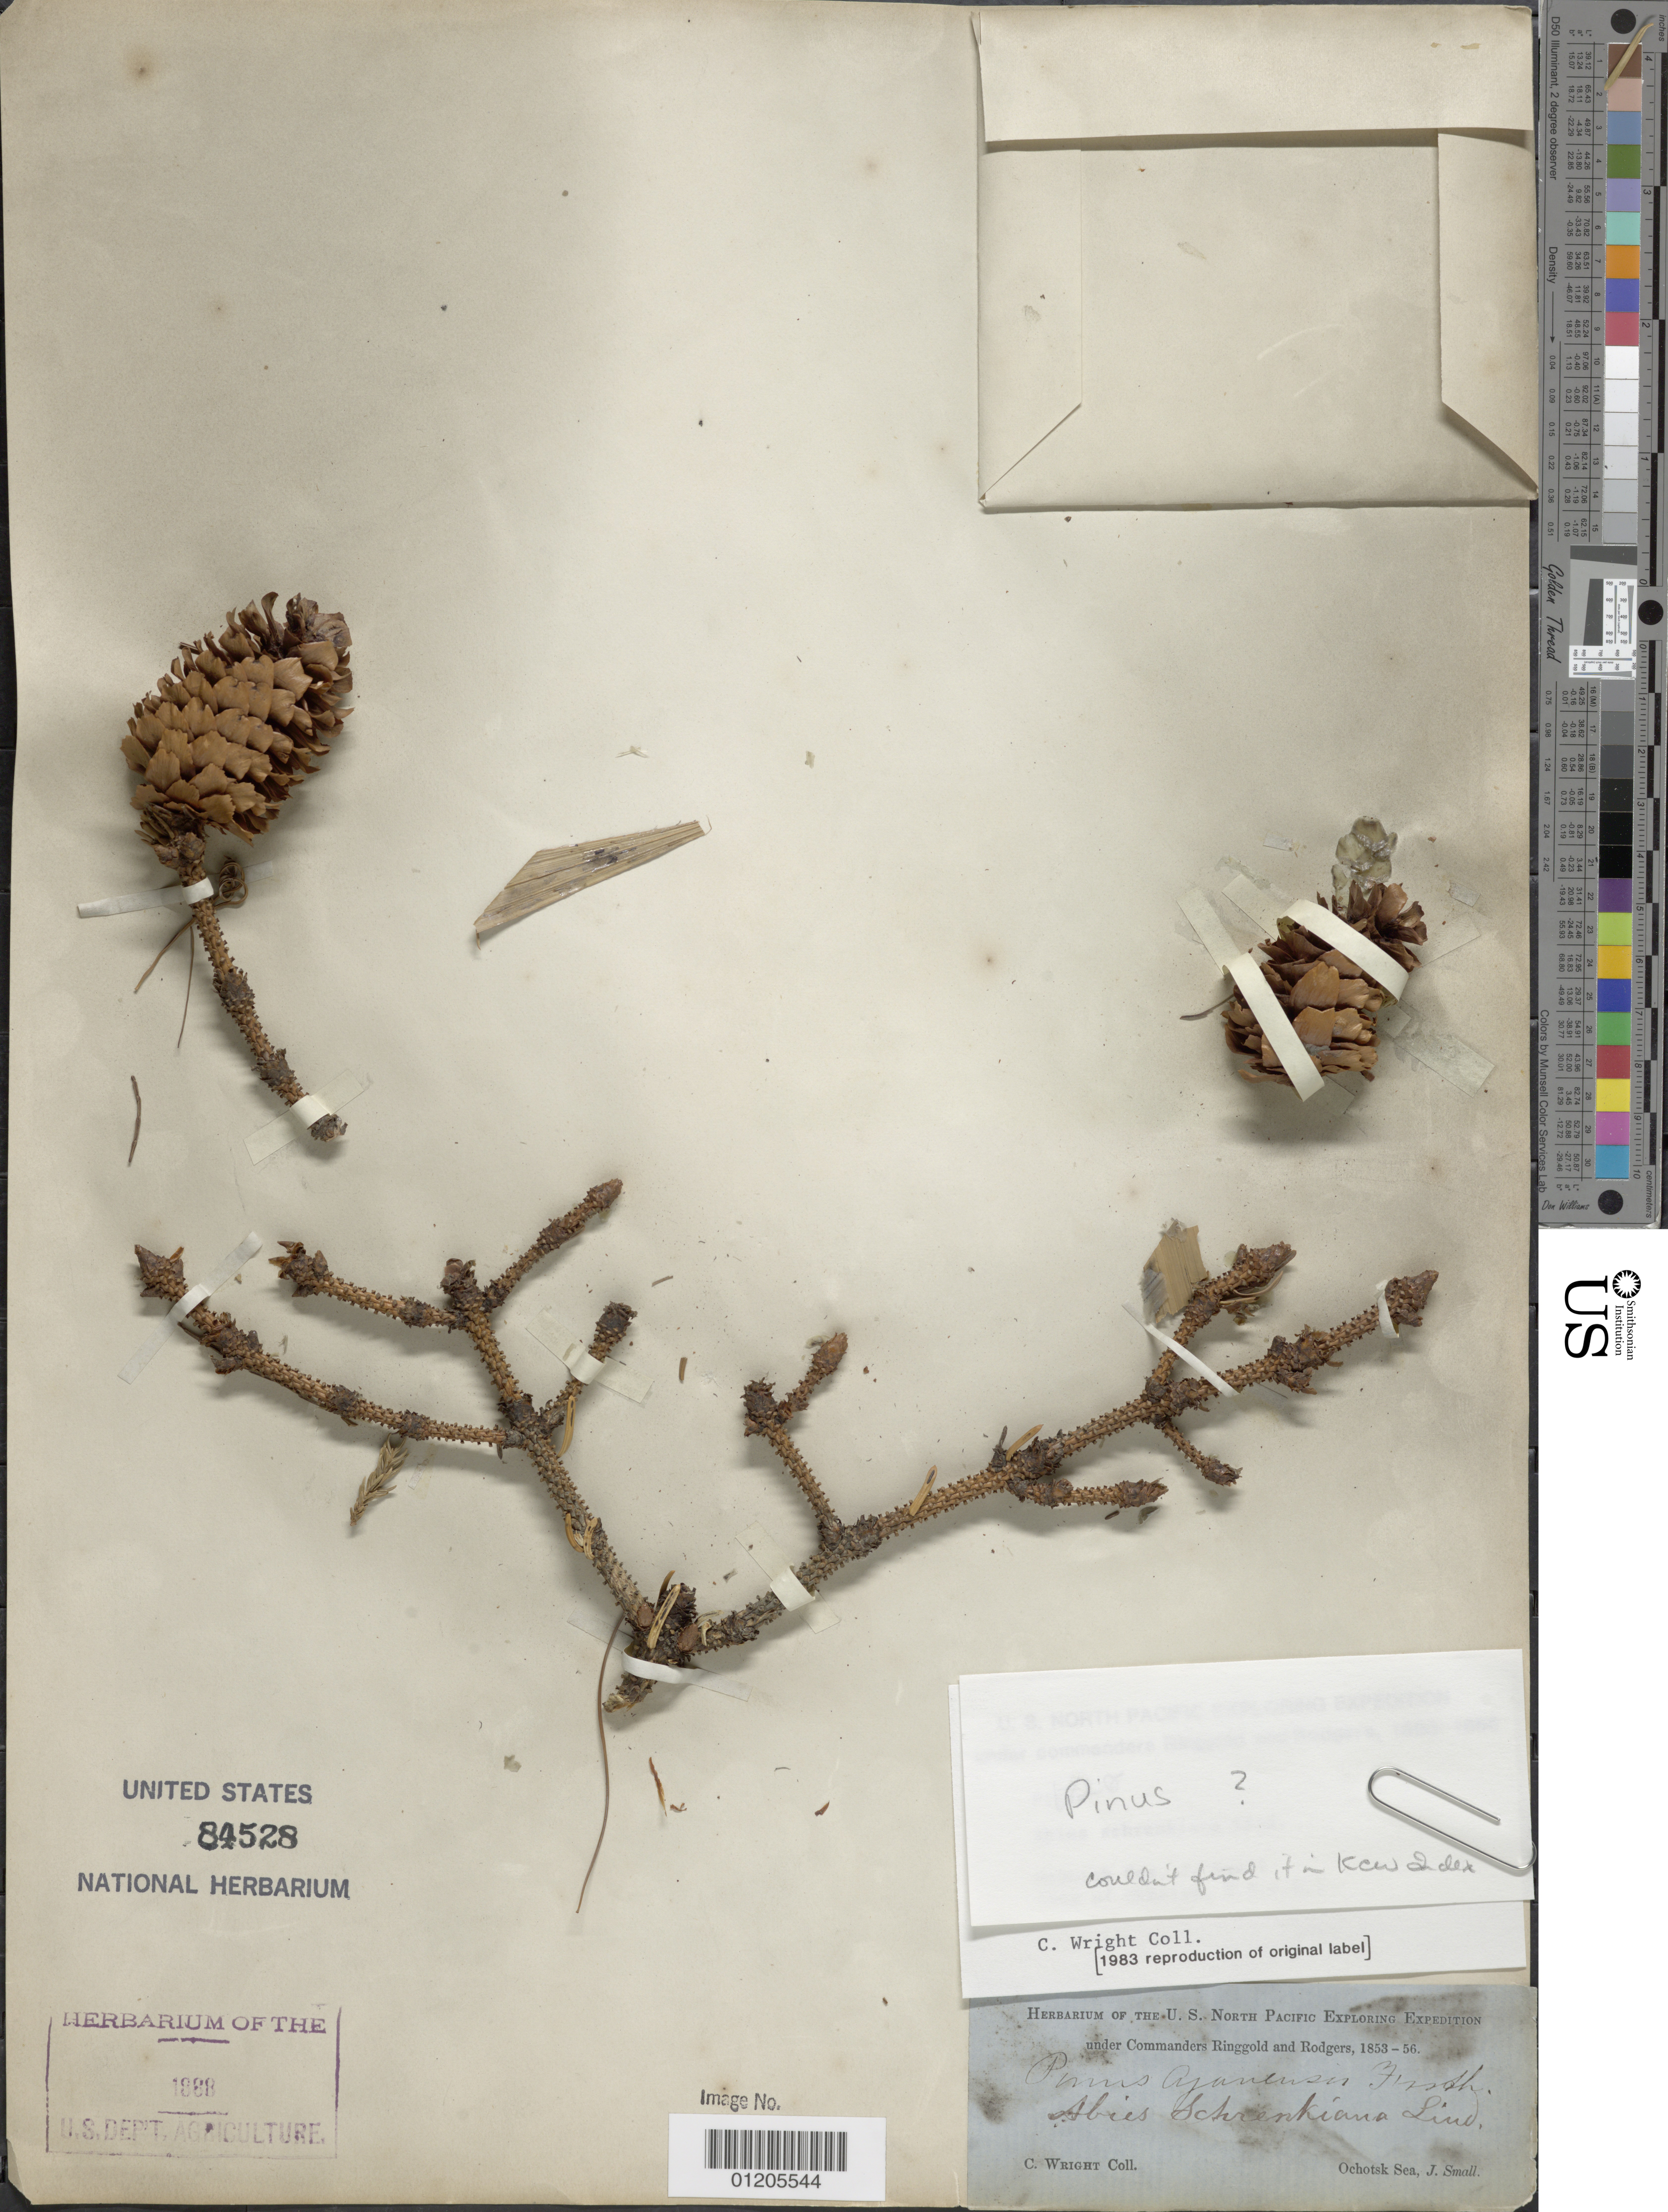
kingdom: Plantae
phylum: Tracheophyta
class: Pinopsida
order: Pinales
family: Pinaceae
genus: Abies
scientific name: Abies schrenkiana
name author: Lindl. & Gordon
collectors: C. Wright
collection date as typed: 1853 to -- --- 1856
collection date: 1853/1856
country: Russian Federation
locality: Ochotsk Sea.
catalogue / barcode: US 84528